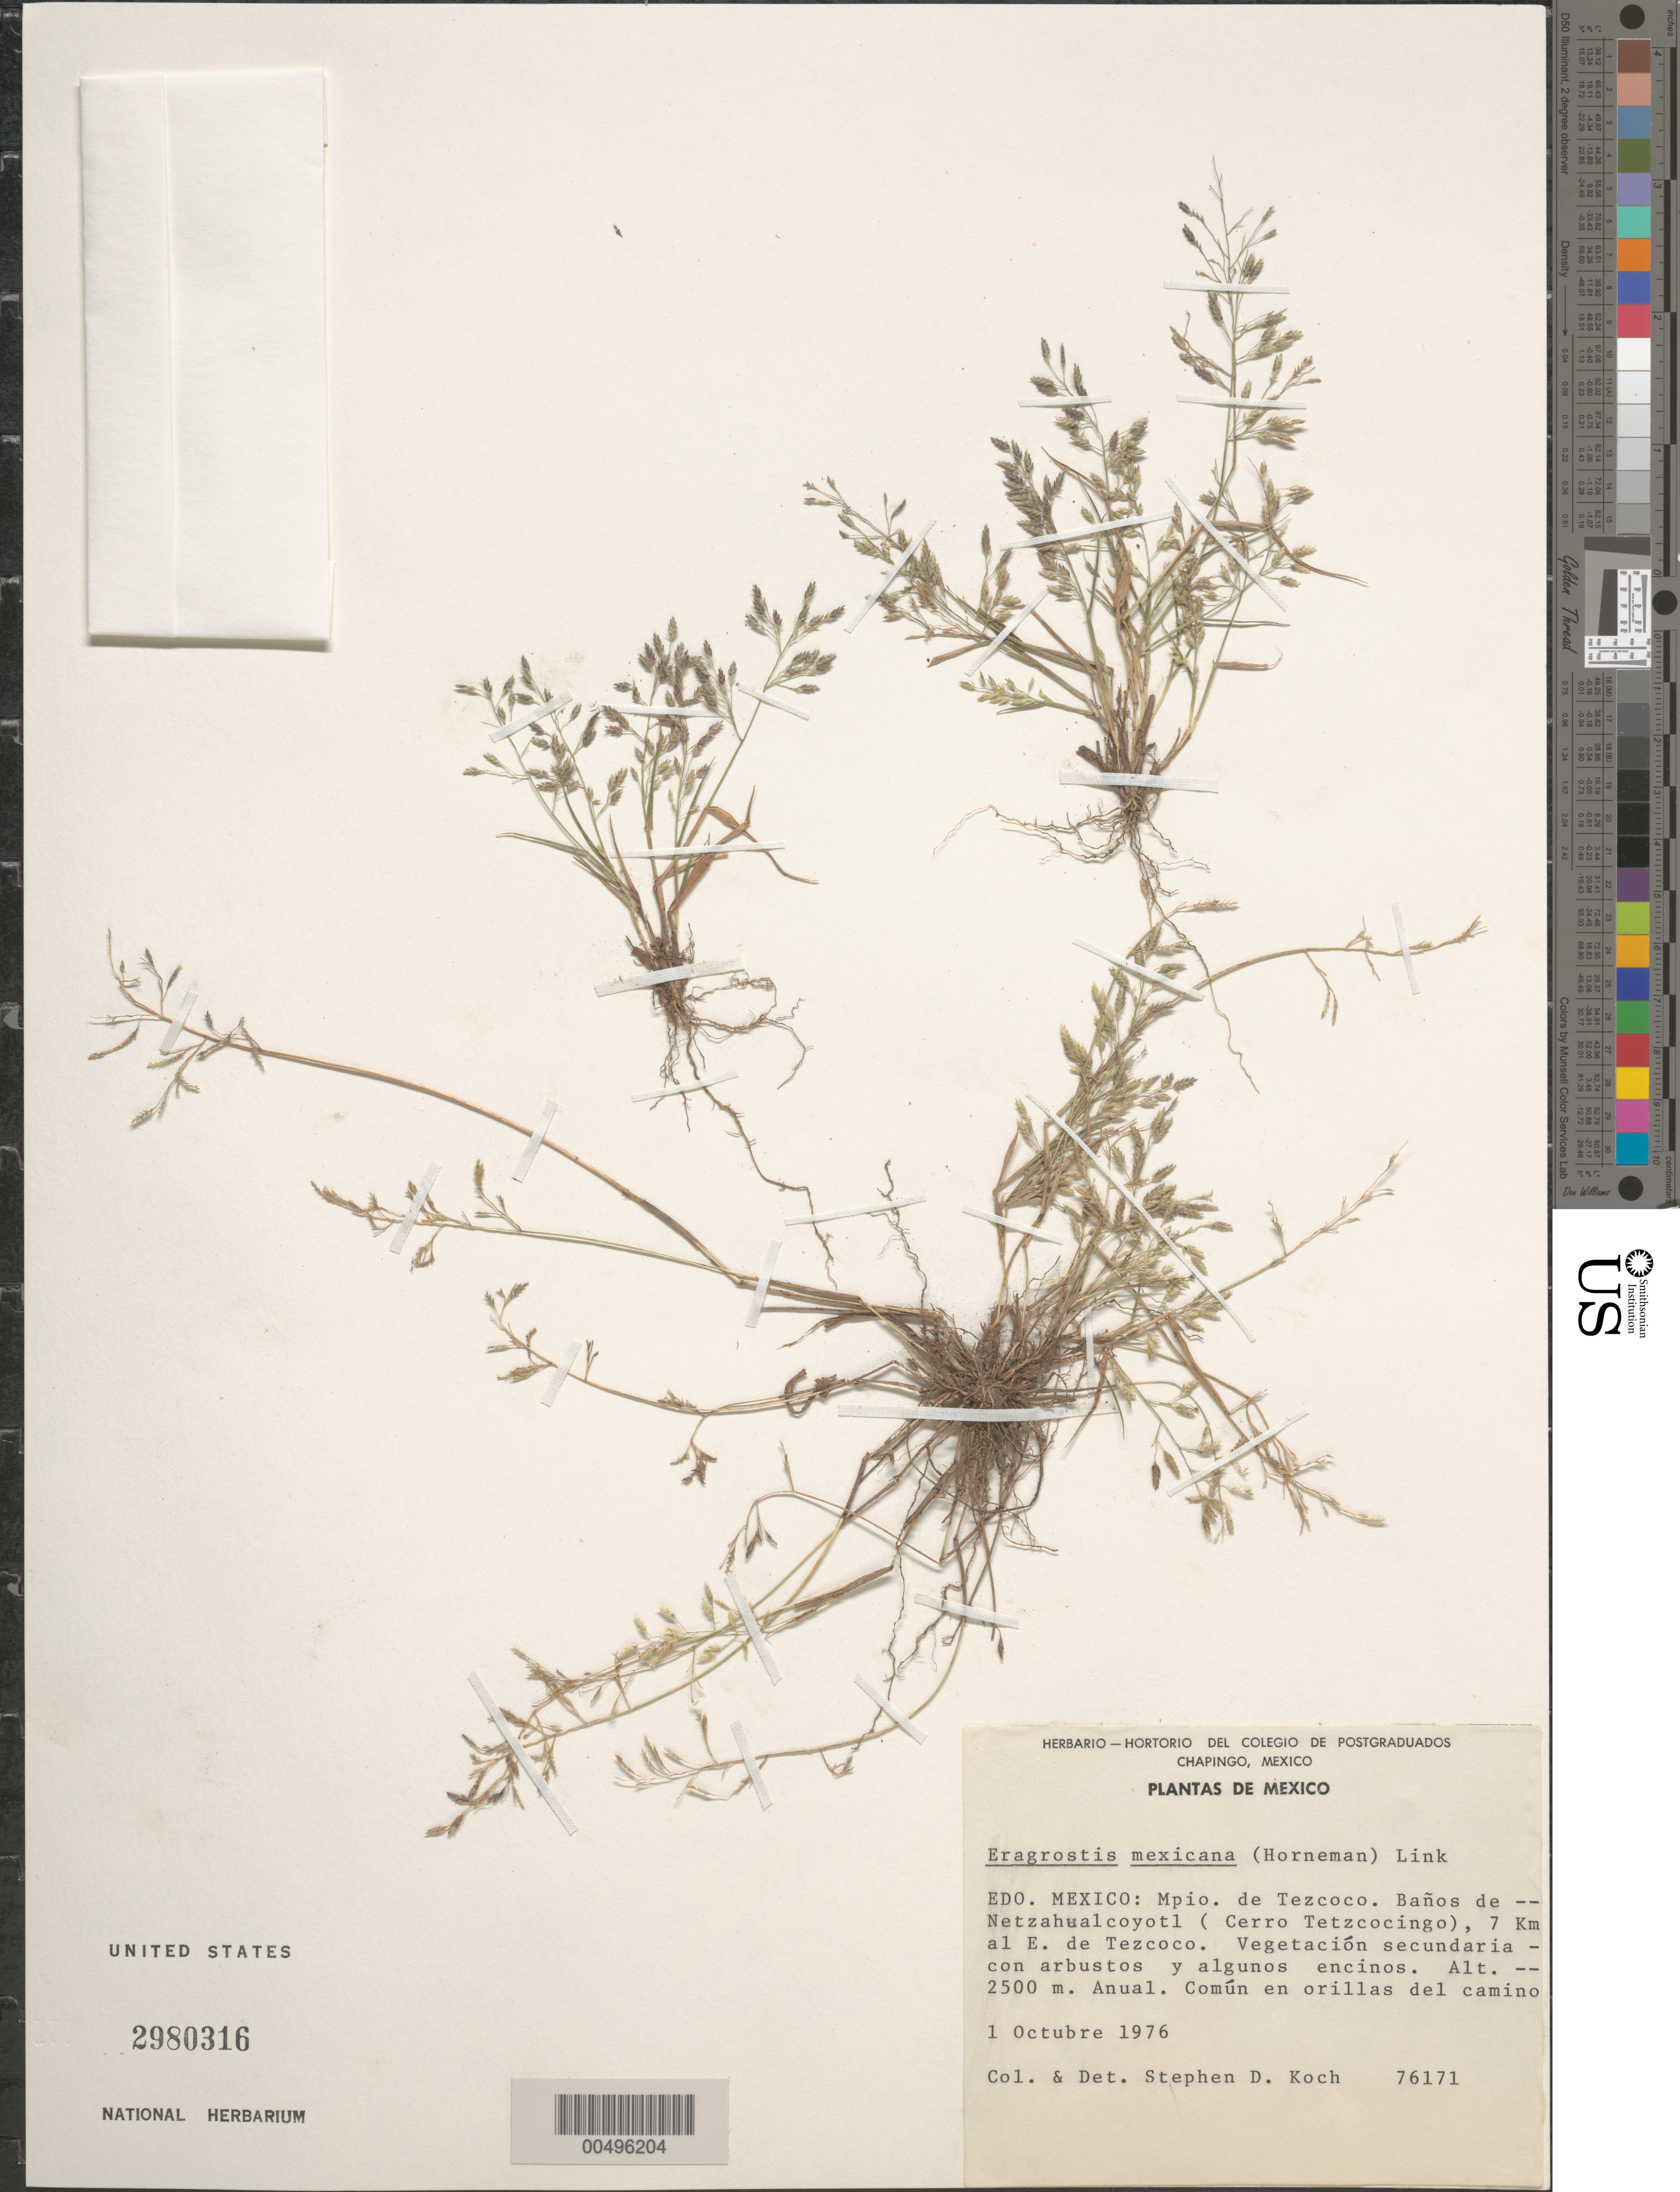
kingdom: Plantae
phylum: Tracheophyta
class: Liliopsida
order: Poales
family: Poaceae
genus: Eragrostis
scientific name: Eragrostis mexicana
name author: (Hornem.) Link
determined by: Koch, S. D.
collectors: S. D. Koch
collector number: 76171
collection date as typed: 1 Oct 1976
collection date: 1976-10-01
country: Mexico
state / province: México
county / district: Texcoco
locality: Baños de Netzahualcoyotl (Cerro Tetzcocingo), 7 km E of Tezcoco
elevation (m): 2500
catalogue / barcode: US 2980316